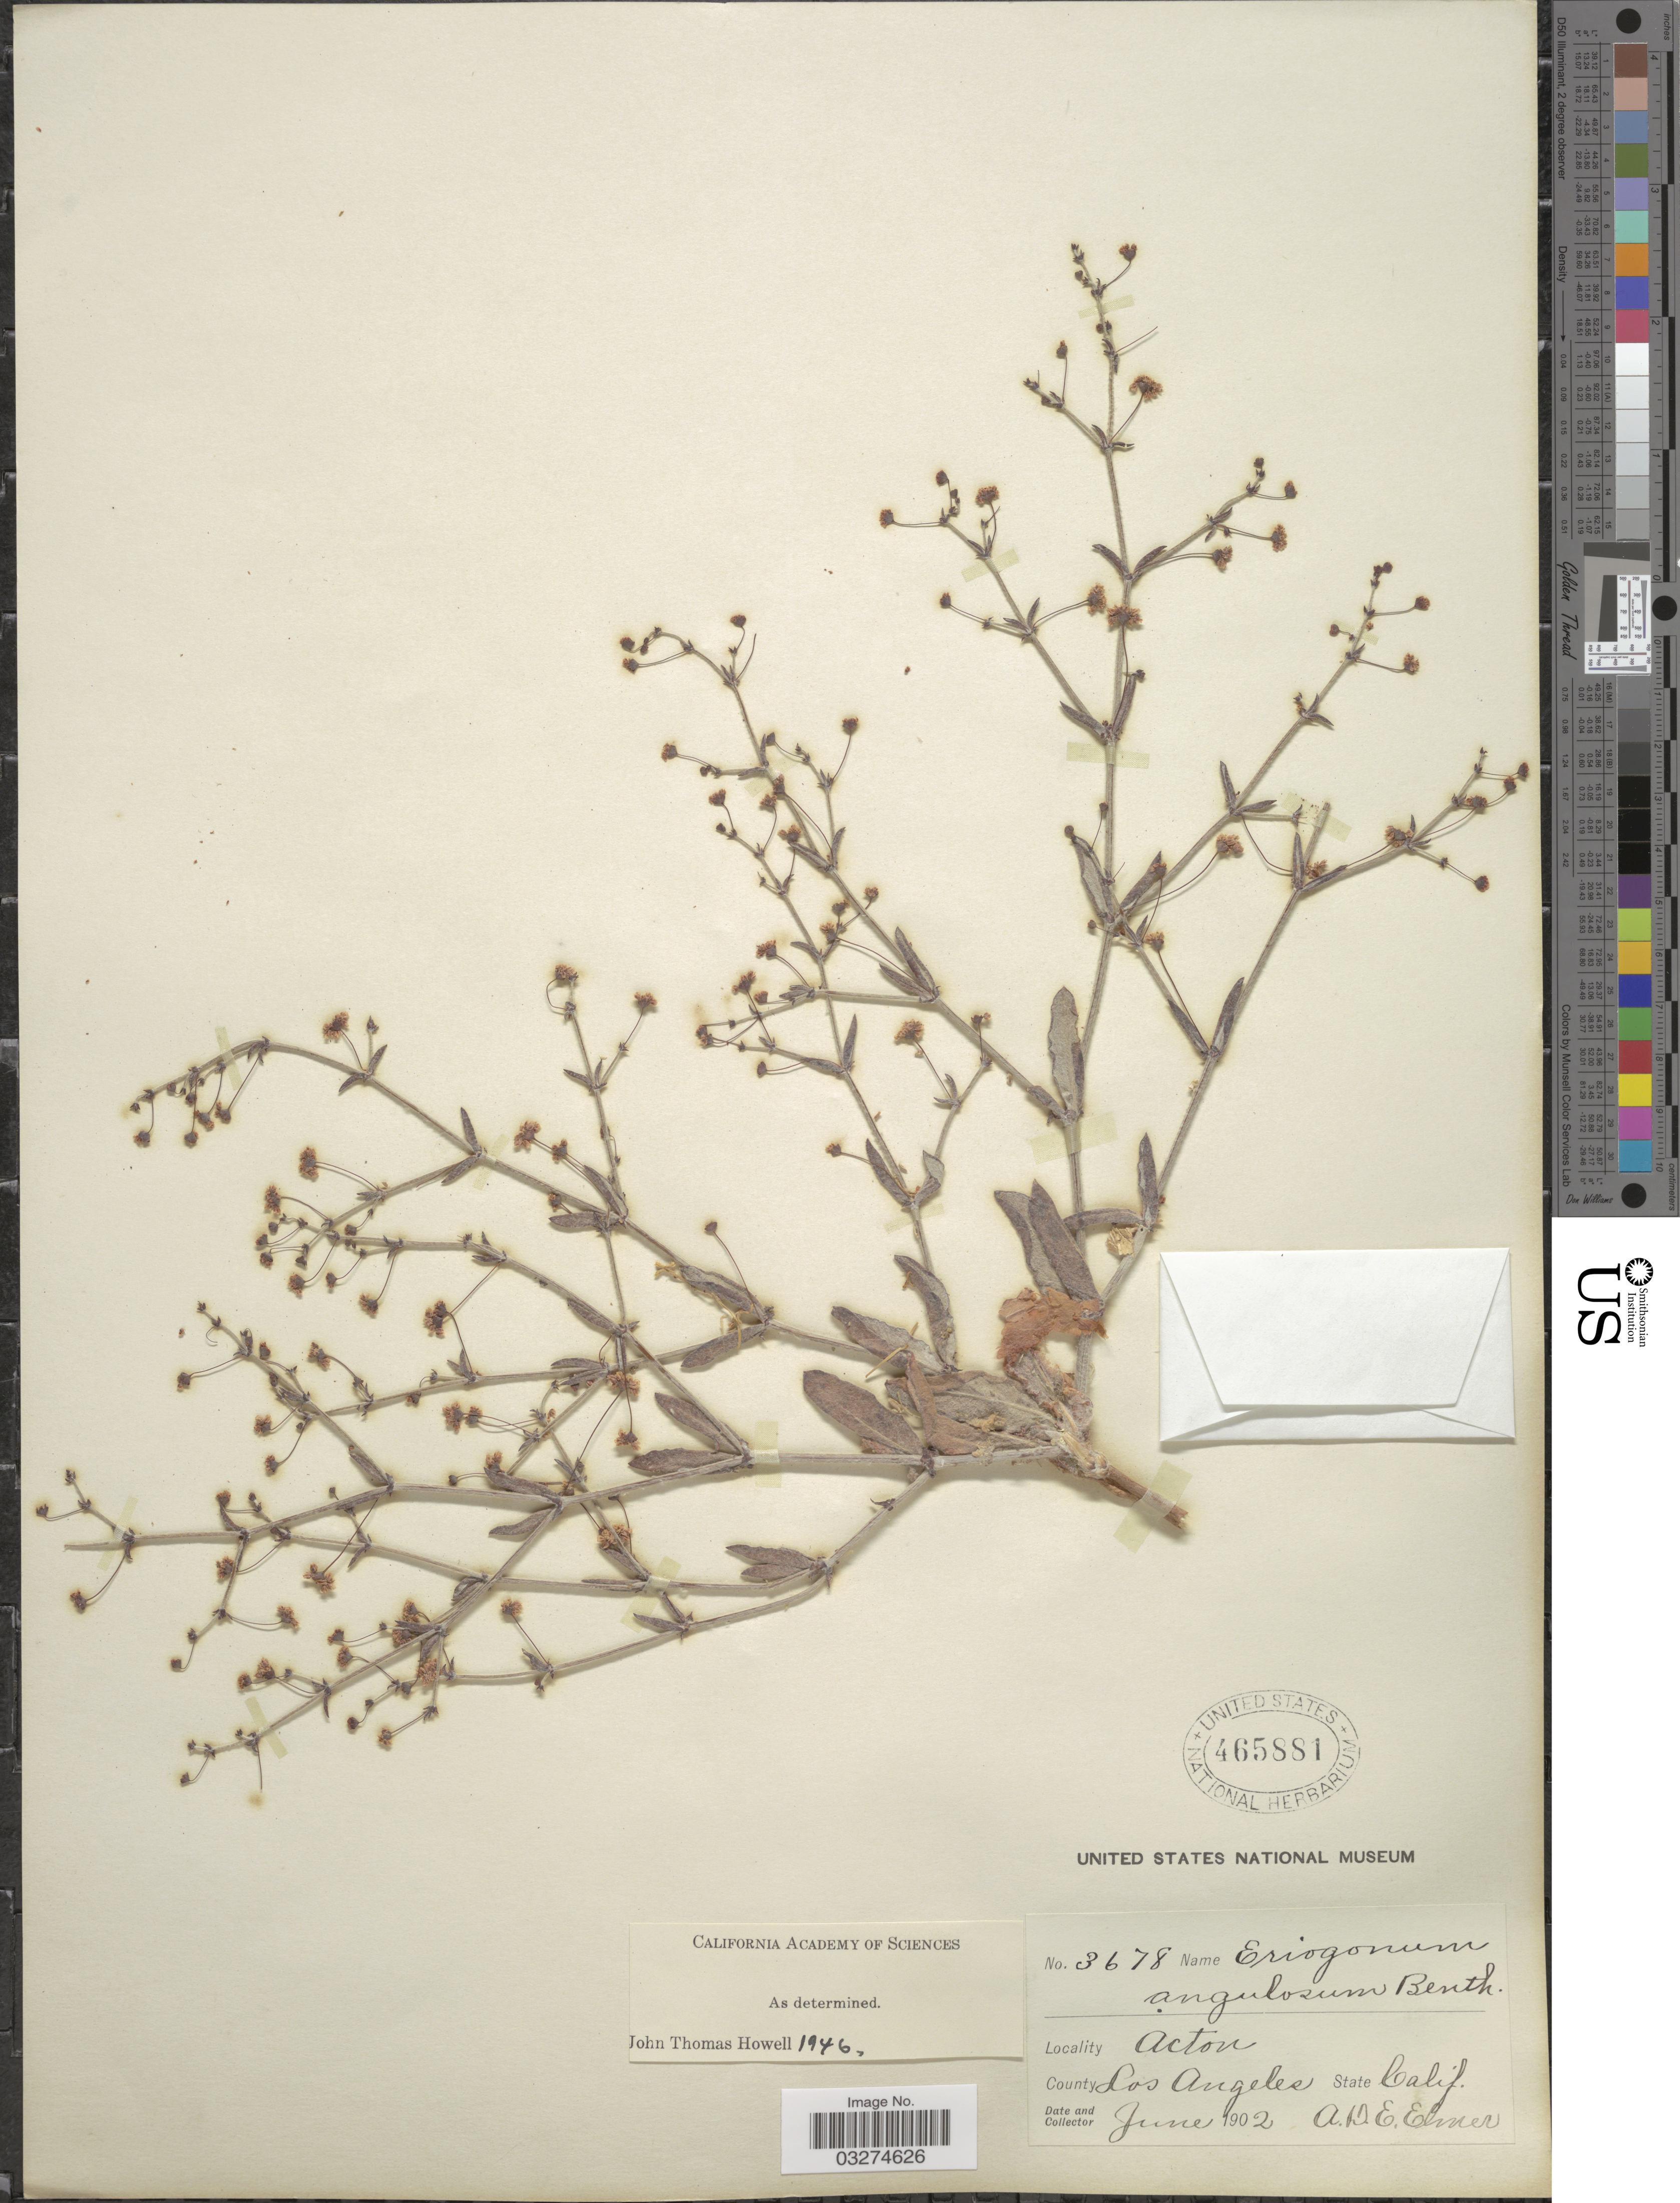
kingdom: Plantae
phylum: Tracheophyta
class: Magnoliopsida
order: Caryophyllales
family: Polygonaceae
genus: Eriogonum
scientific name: Eriogonum angulosum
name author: Benth.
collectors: A. D. E. Elmer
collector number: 3678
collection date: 1902-06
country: United States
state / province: California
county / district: Los Angeles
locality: Acton. County Los Angeles.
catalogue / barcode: US 465881